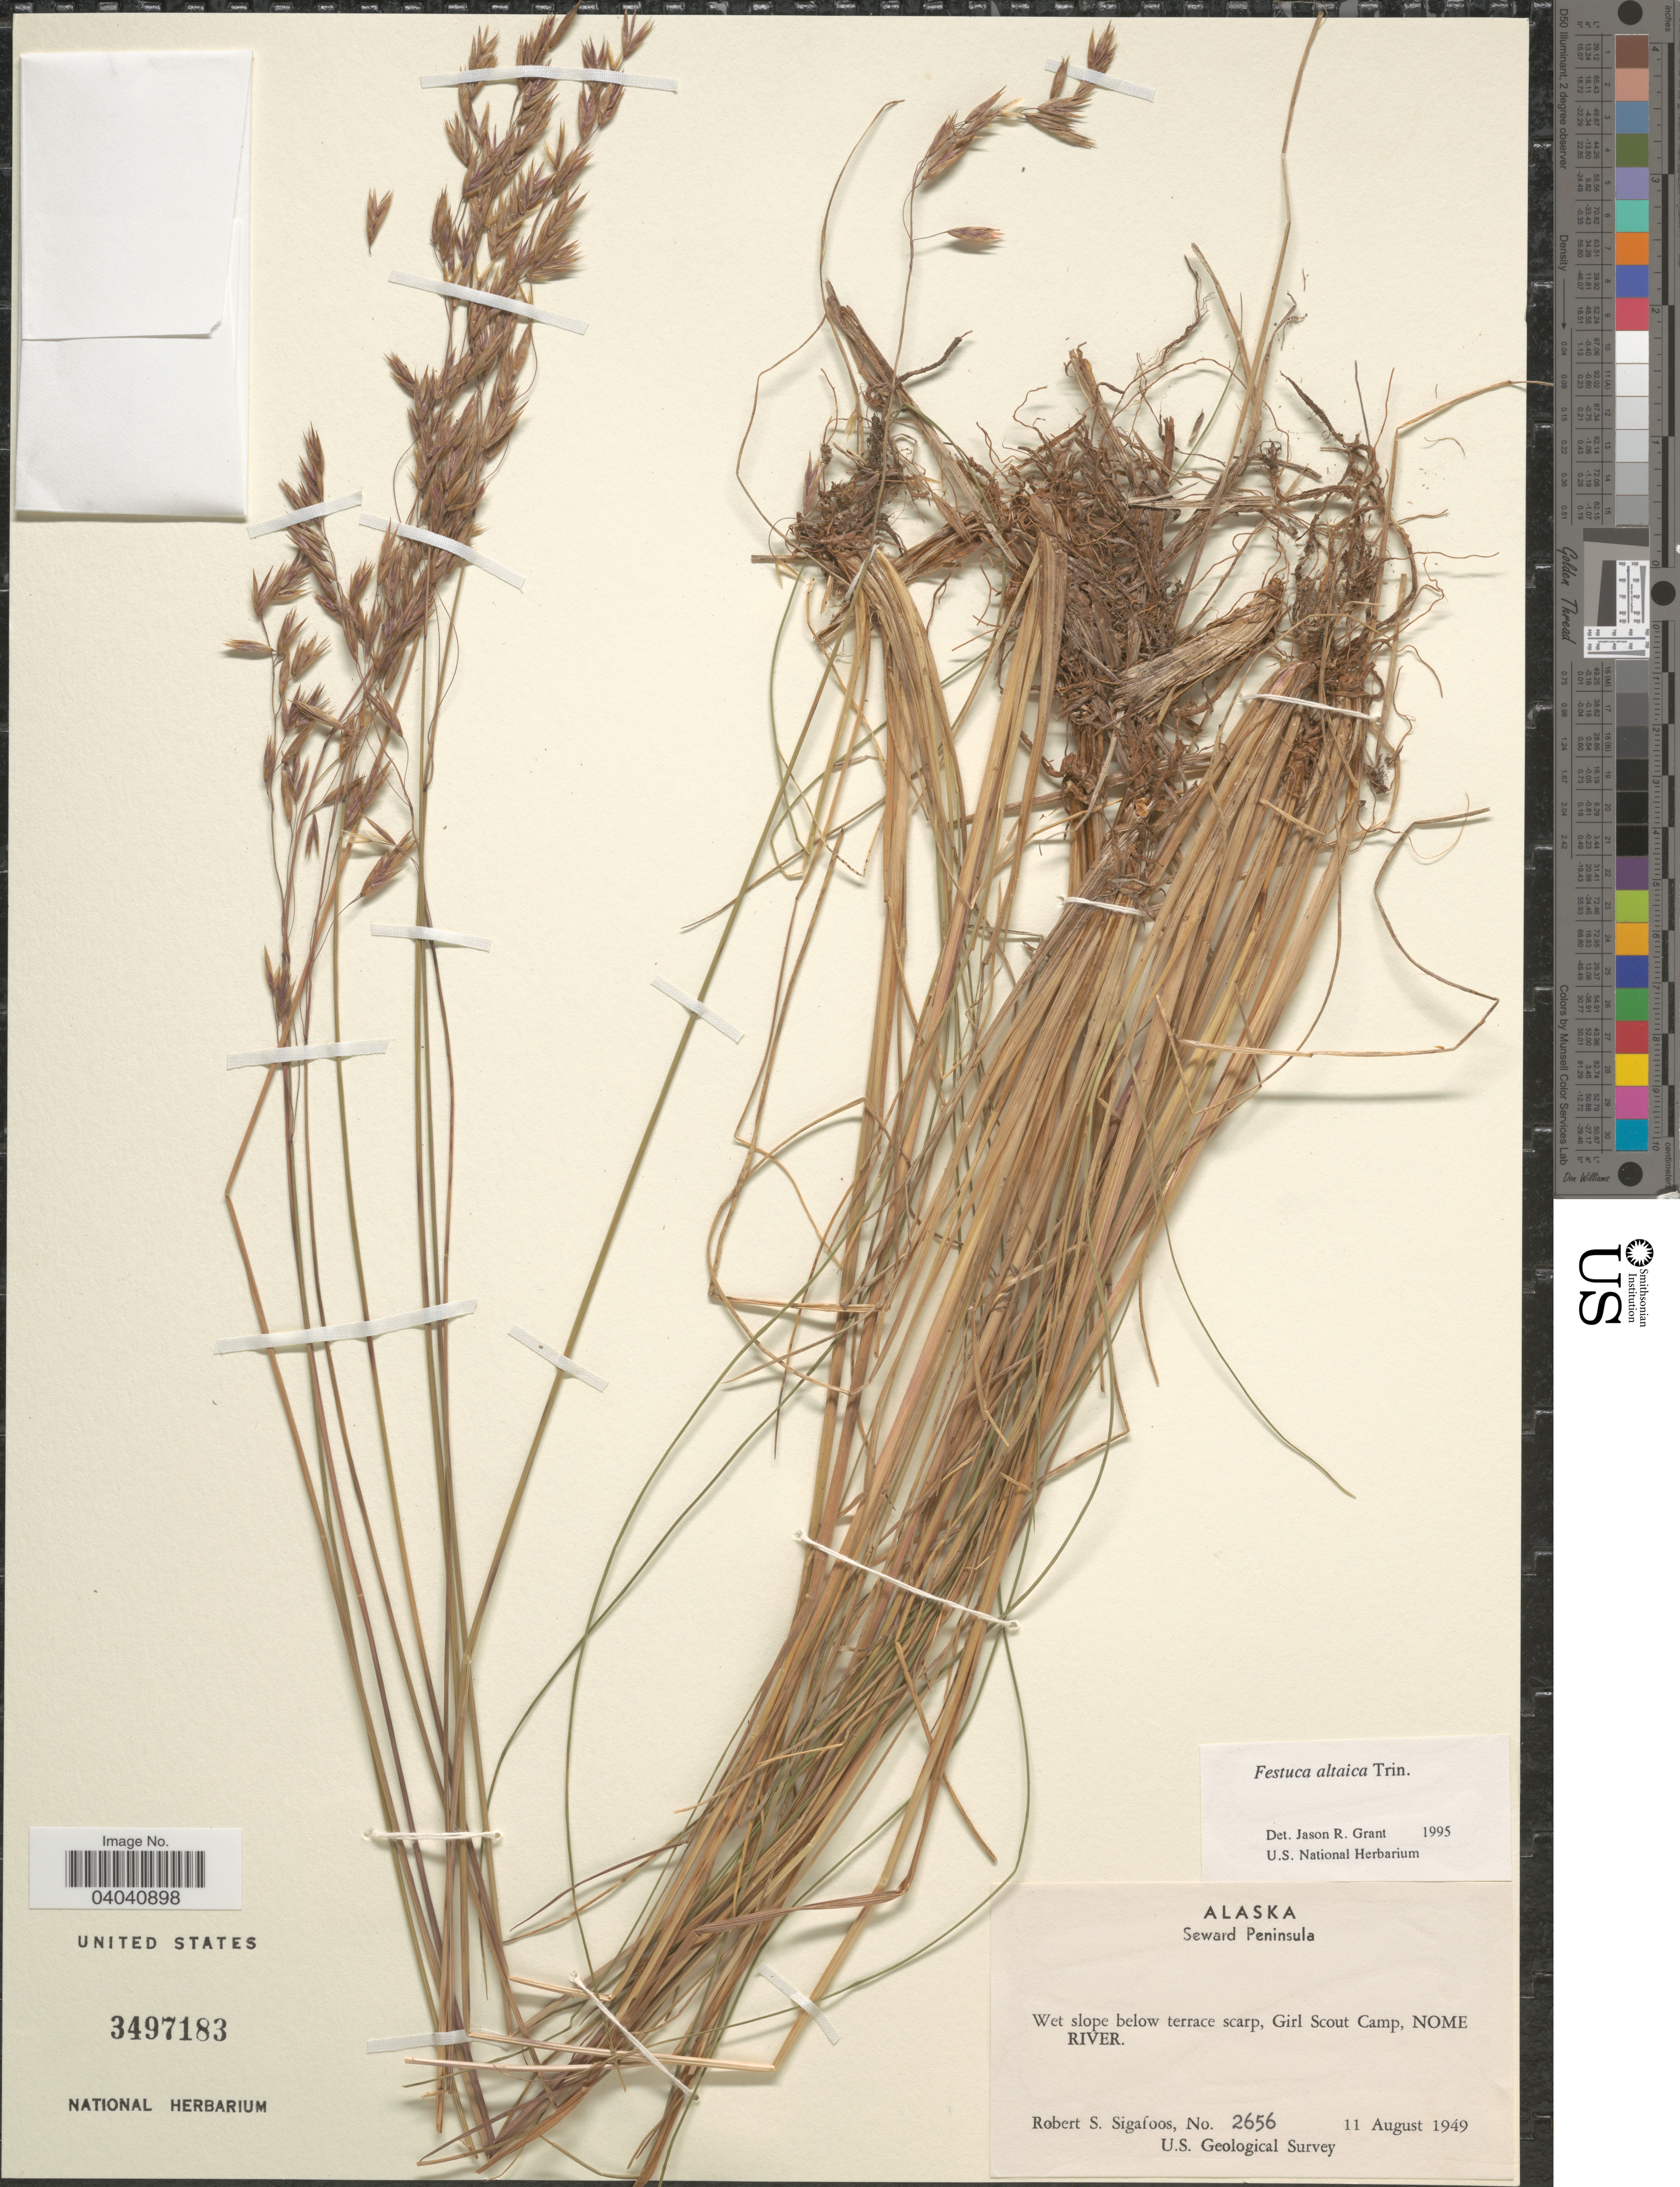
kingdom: Plantae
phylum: Tracheophyta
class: Liliopsida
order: Poales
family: Poaceae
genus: Festuca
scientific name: Festuca altaica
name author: Trin.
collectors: R. Sigafoos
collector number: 2656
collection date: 1949-08-11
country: United States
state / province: Alaska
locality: Seward Peninsula. Wet slope below terrace scarp, Girl Scout Camp, Nome River.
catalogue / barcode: US 3497183